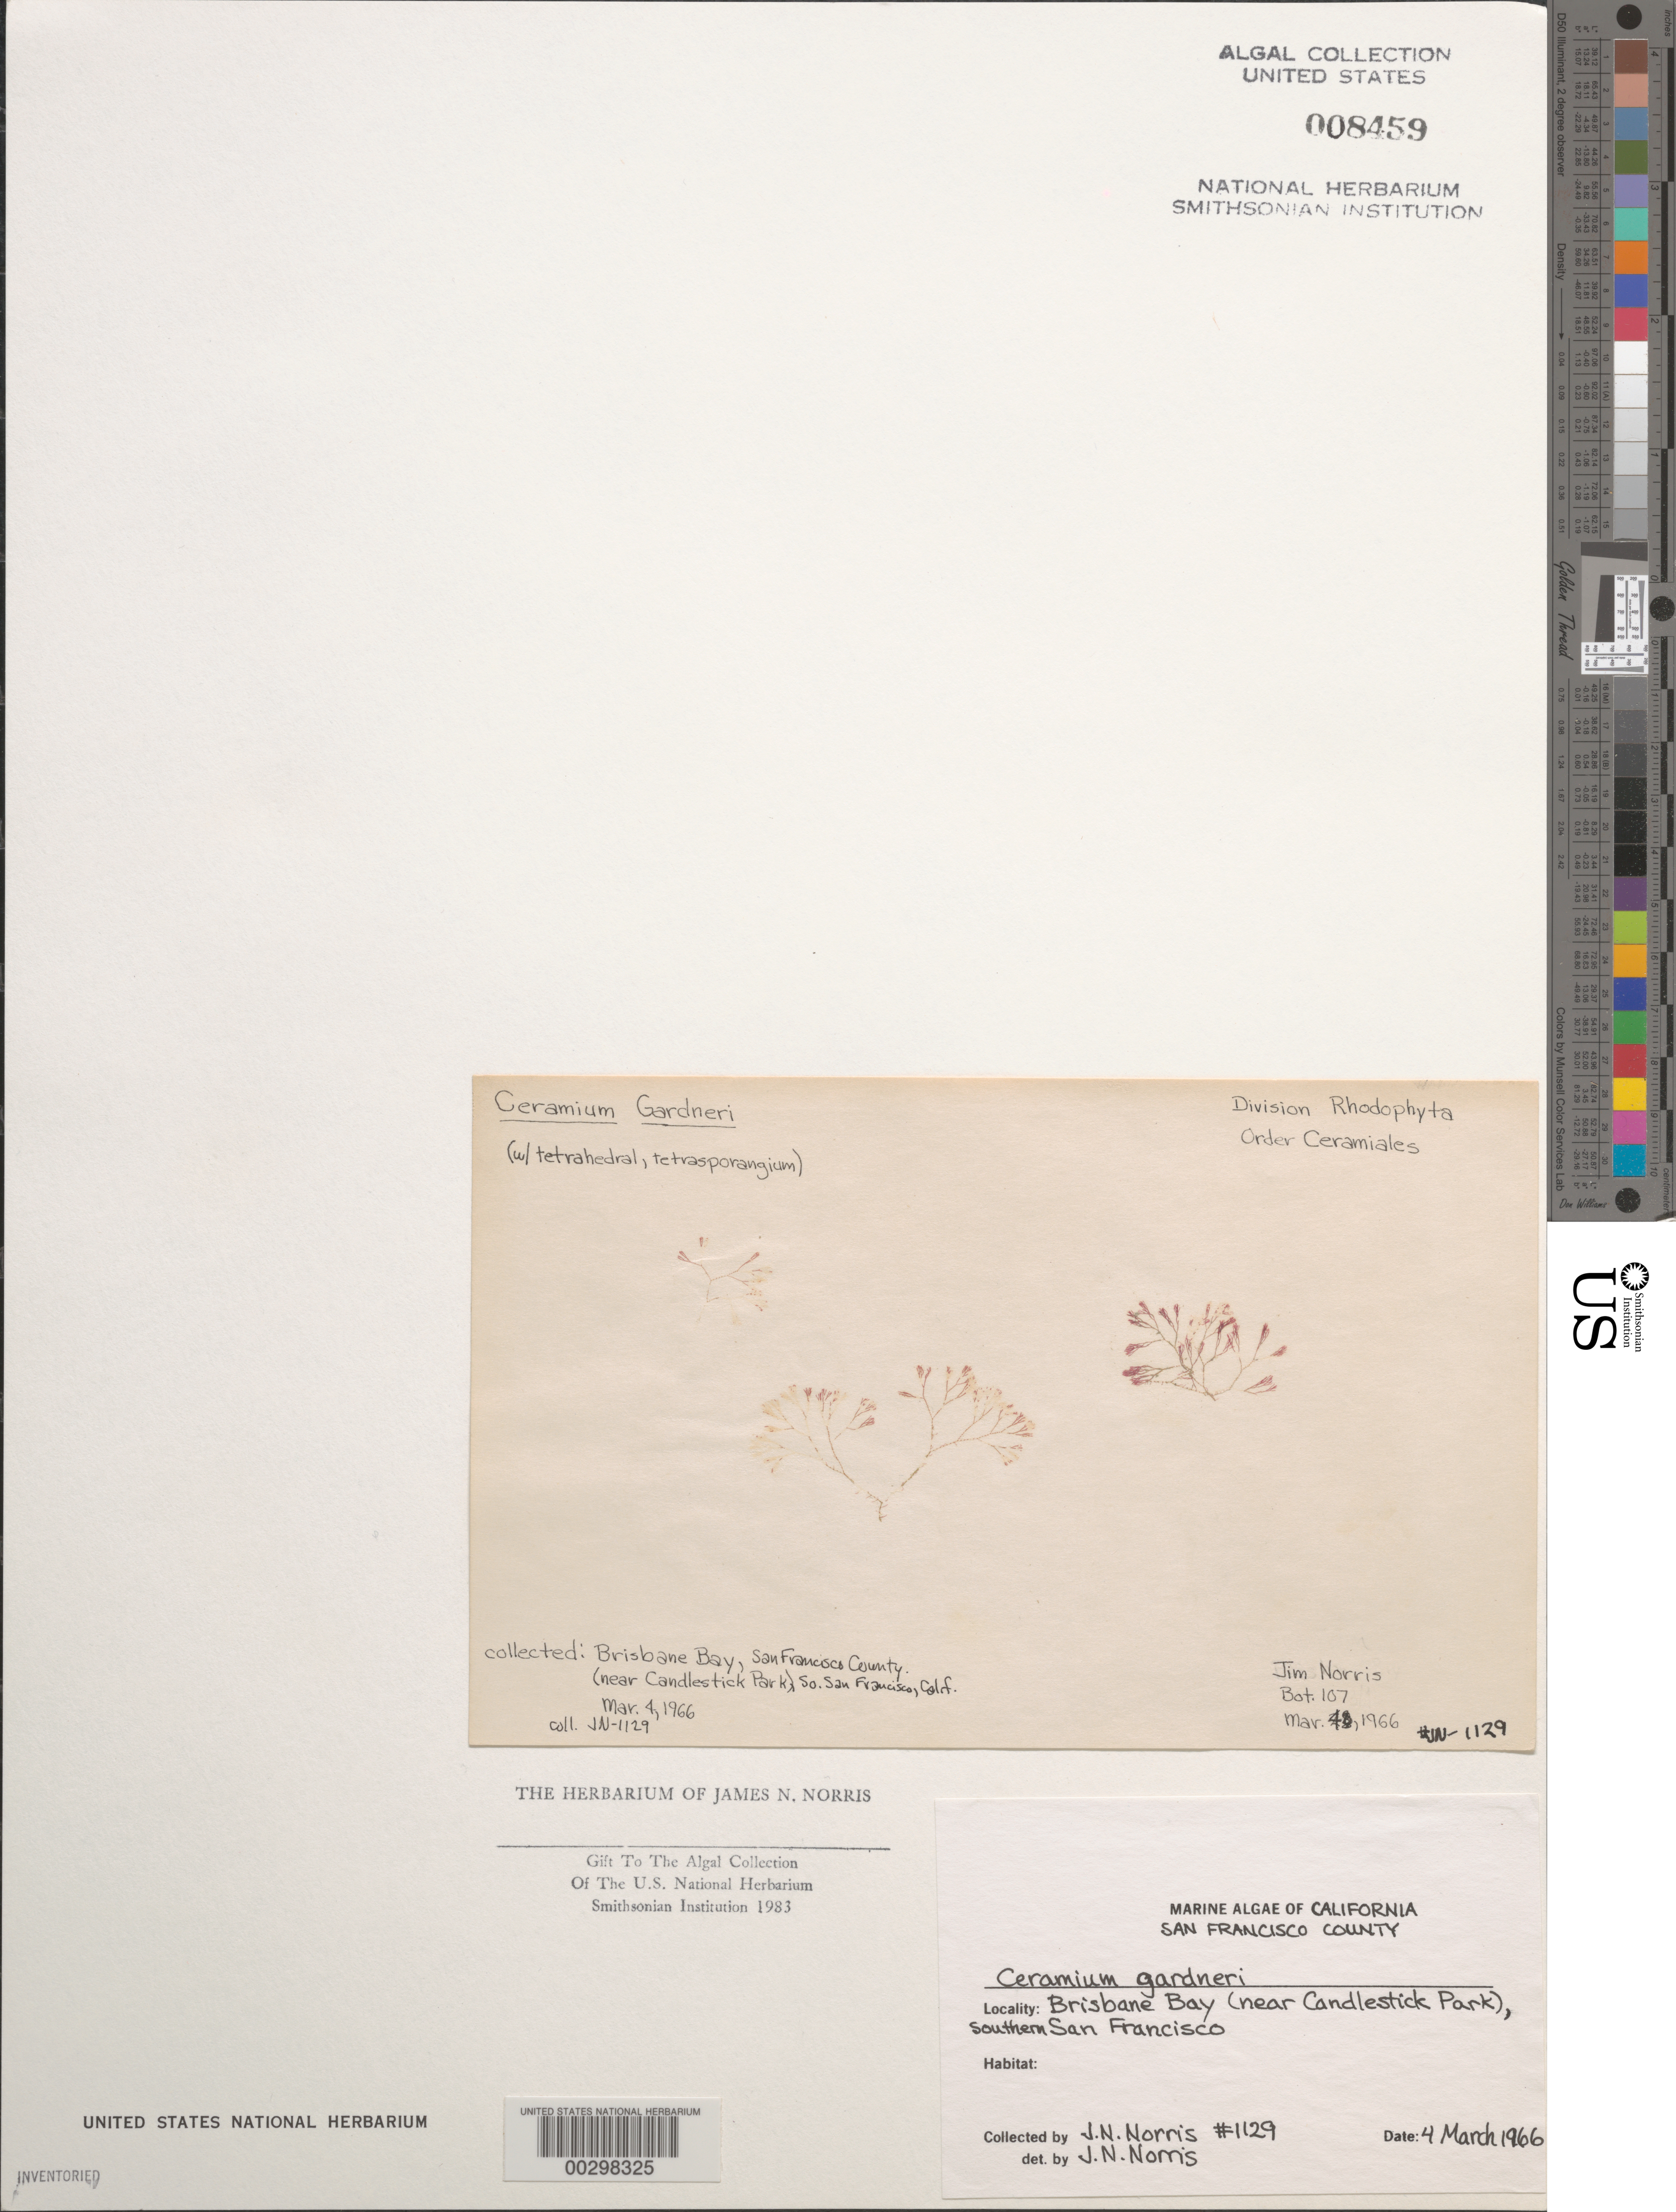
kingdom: Plantae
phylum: Rhodophyta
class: Florideophyceae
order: Ceramiales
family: Ceramiaceae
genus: Ceramium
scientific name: Ceramium gardneri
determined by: Norris, James N.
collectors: J. N. Norris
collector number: JN-1129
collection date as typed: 04 Mar 1966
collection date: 1966-03-04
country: United States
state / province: California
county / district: San Francisco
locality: Brisbane Bay near Candlestick Park, San Francisco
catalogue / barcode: US 8459